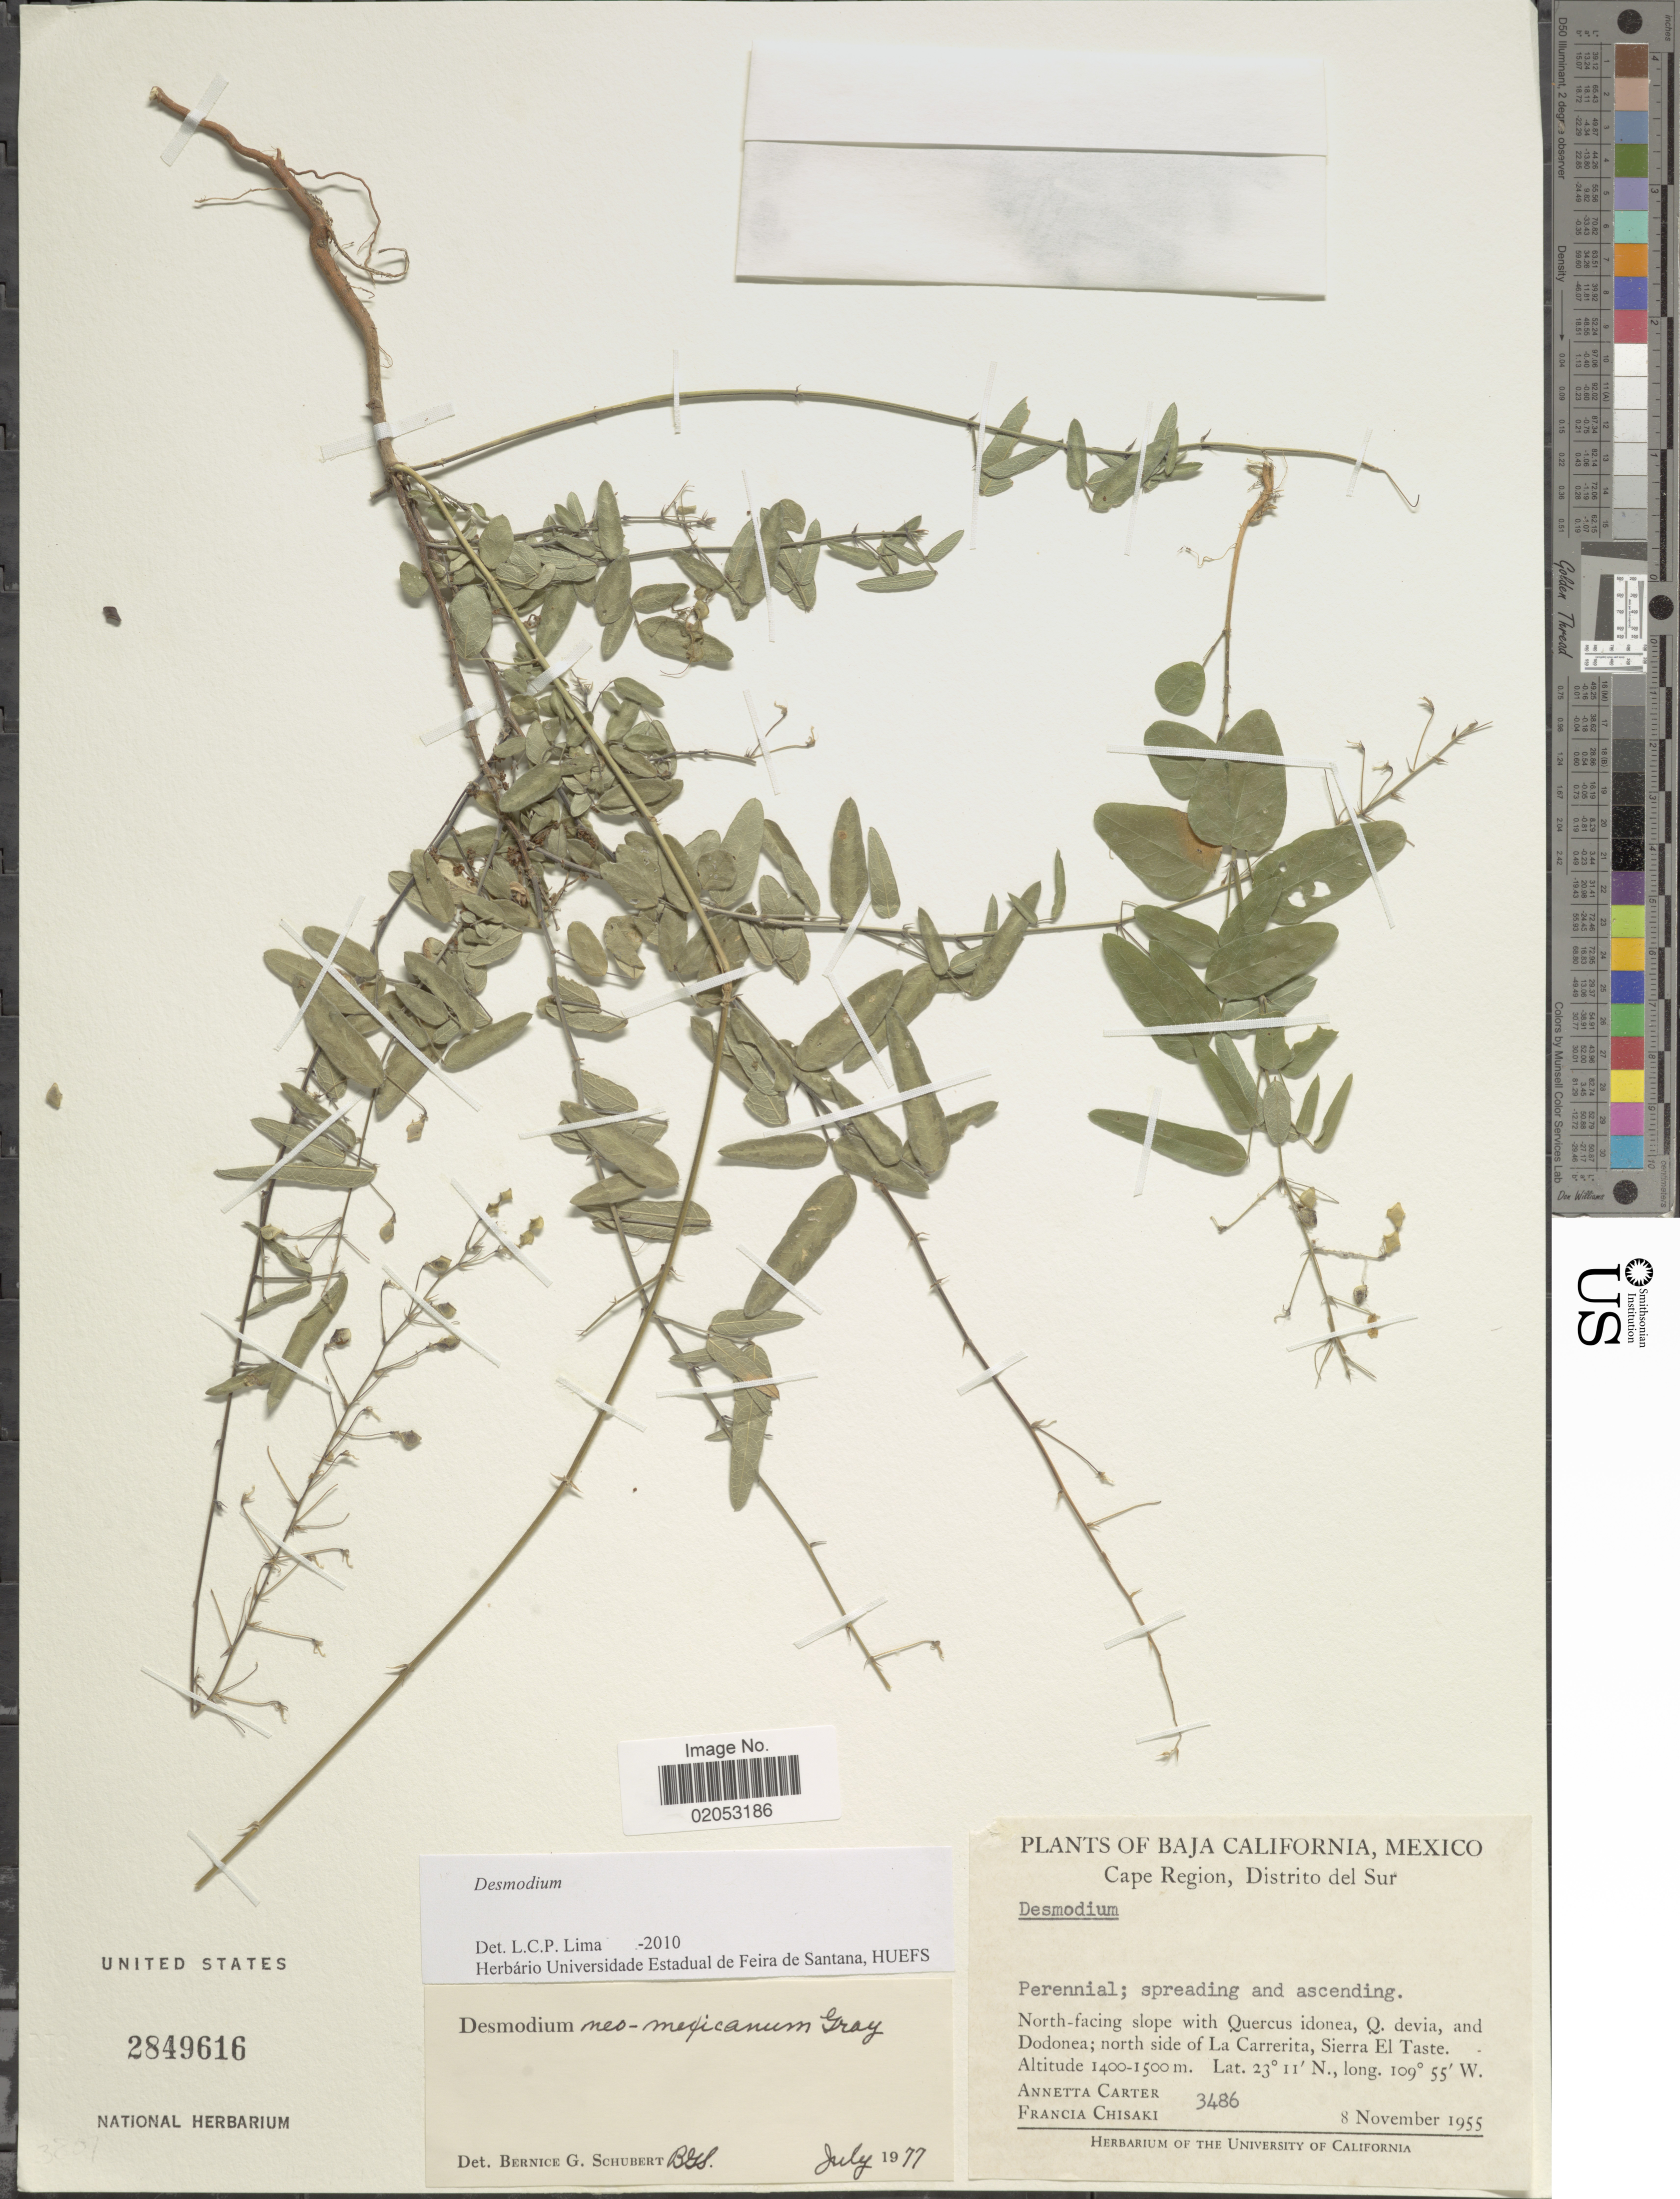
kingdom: Plantae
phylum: Tracheophyta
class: Magnoliopsida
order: Fabales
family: Fabaceae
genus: Desmodium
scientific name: Desmodium sp.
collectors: A. M. Carter & F. Chisaki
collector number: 3486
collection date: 1955-11-08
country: Mexico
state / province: Baja California Sur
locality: Cape Region, Distrito del Sur, north side of La Carrerita, Sierra El Taste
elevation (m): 1400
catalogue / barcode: US 2849616